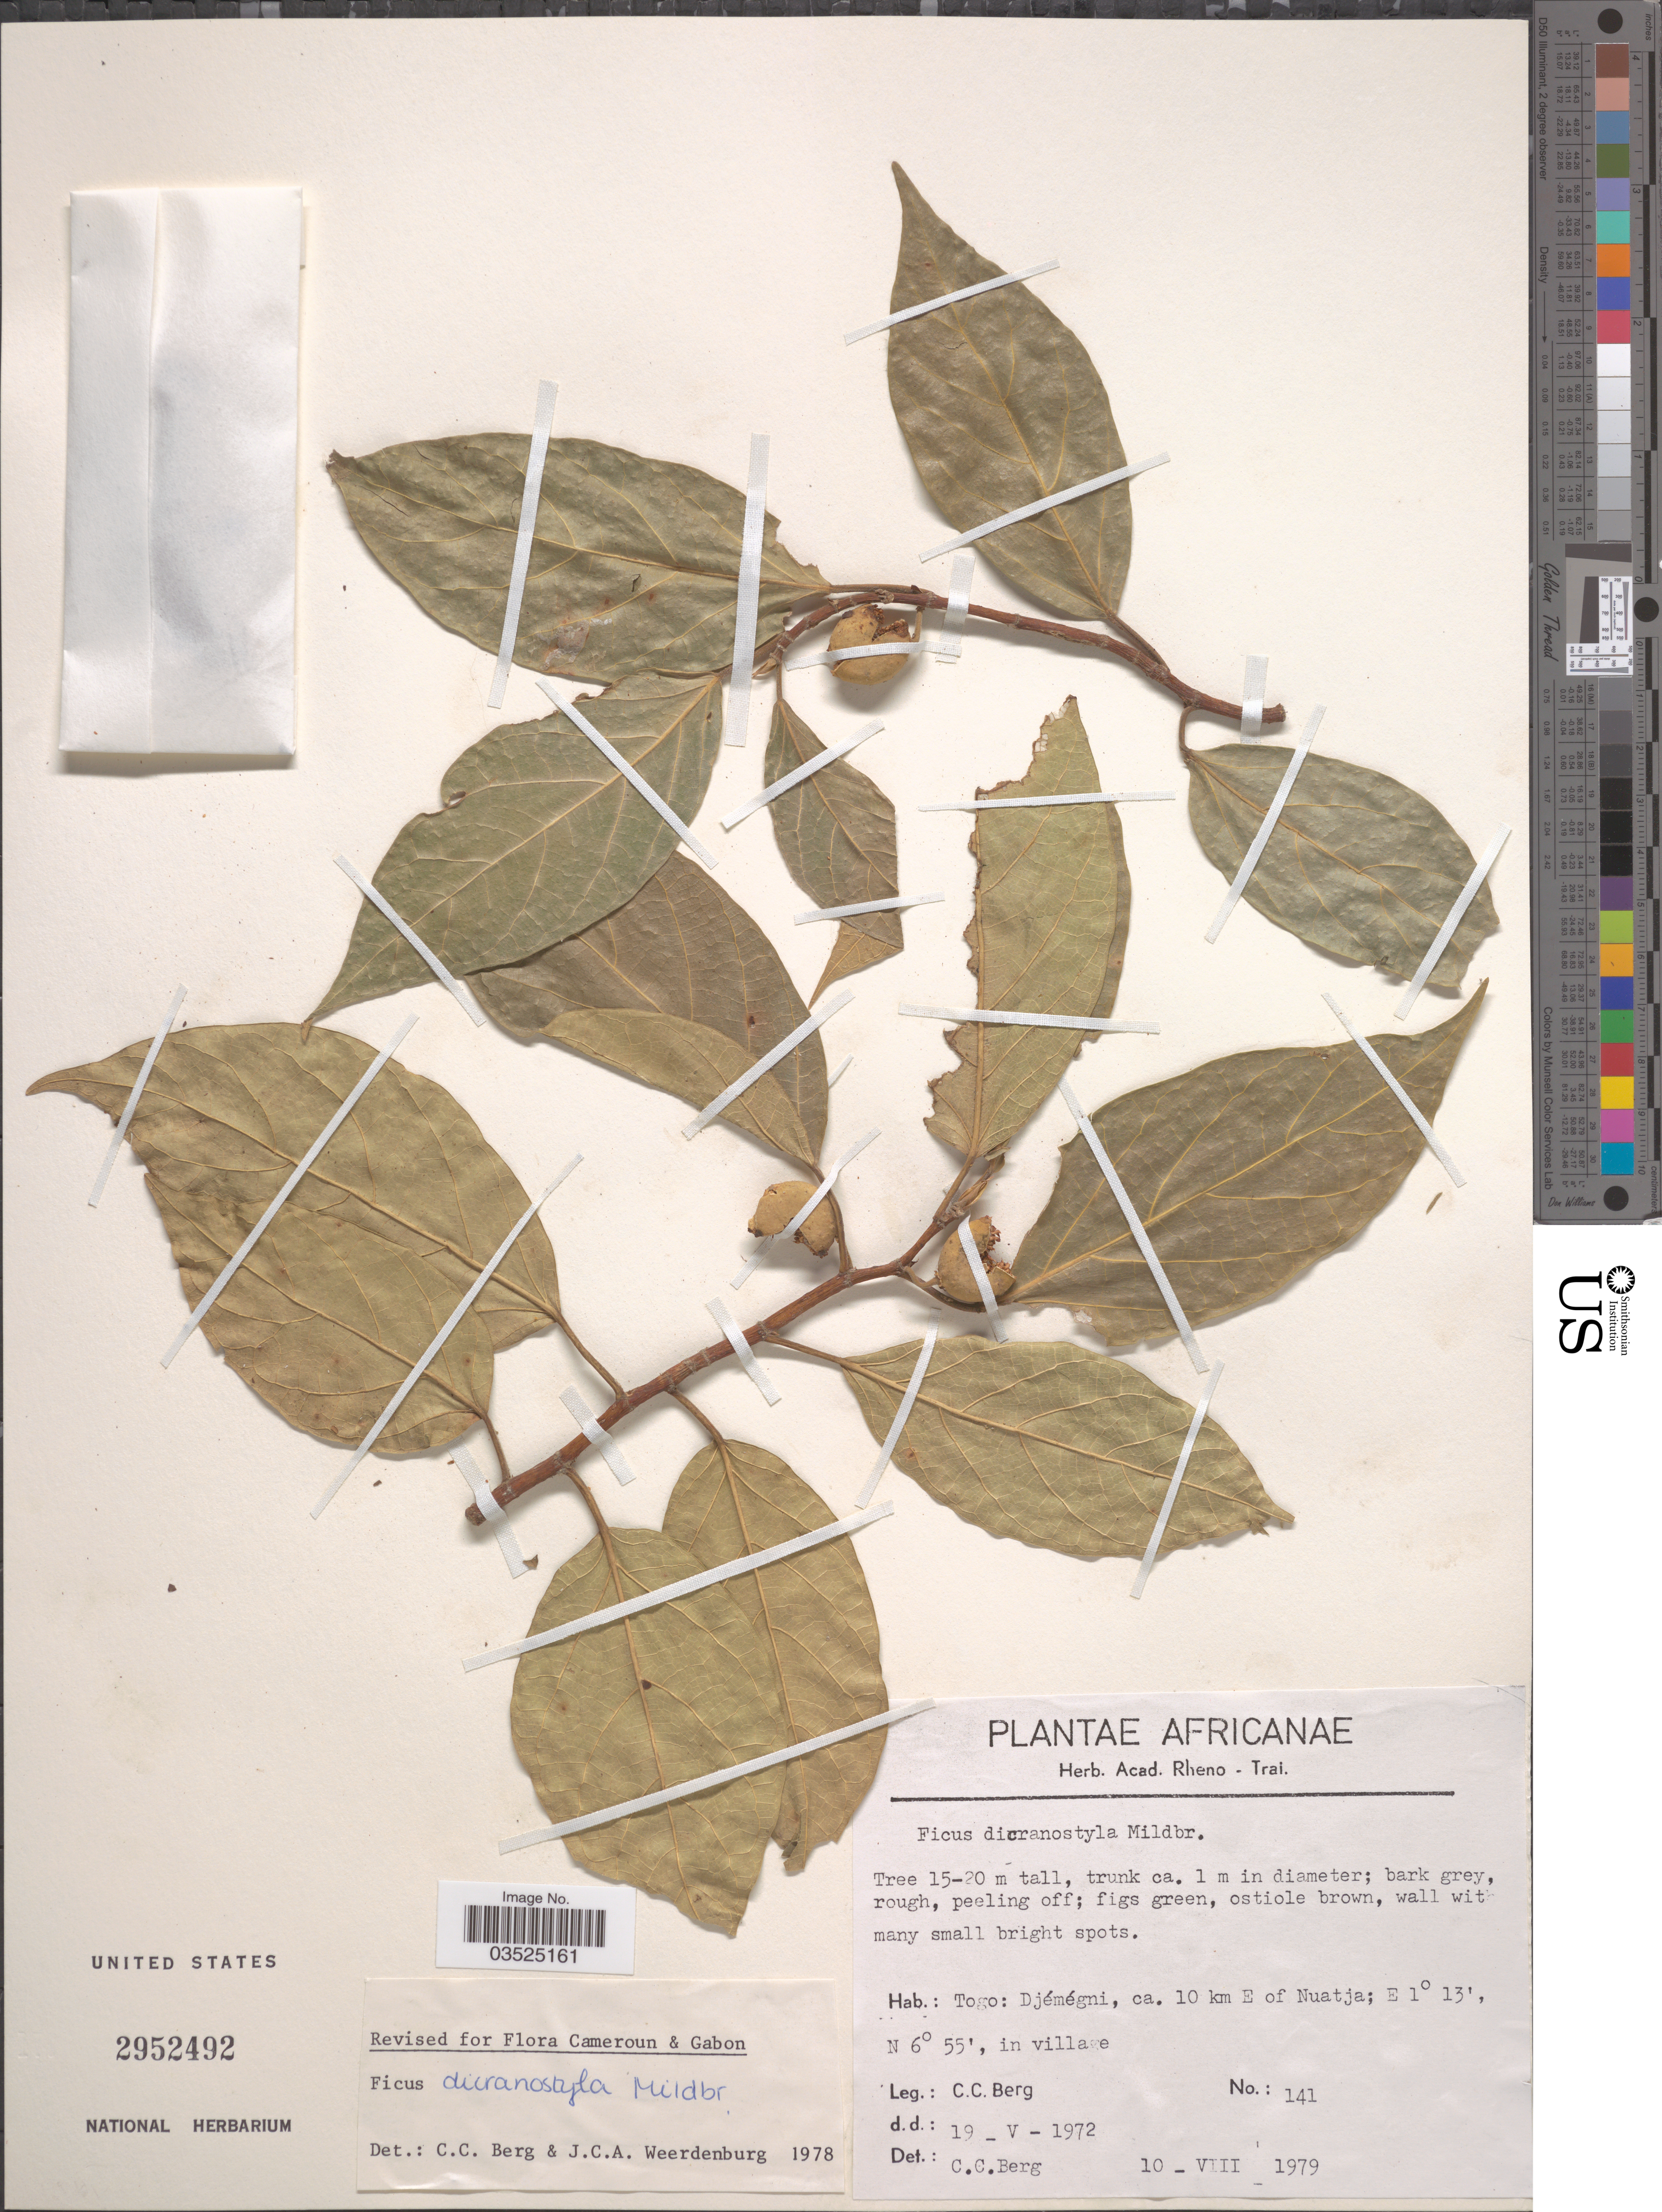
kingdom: Plantae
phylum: Tracheophyta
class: Magnoliopsida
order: Rosales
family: Moraceae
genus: Ficus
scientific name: Ficus dicranostyla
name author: Mildbr.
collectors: C. C. Berg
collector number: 141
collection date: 1972-05-19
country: Togo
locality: Djémégni, ca. 10 km E of Nuatja.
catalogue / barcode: US 2952492